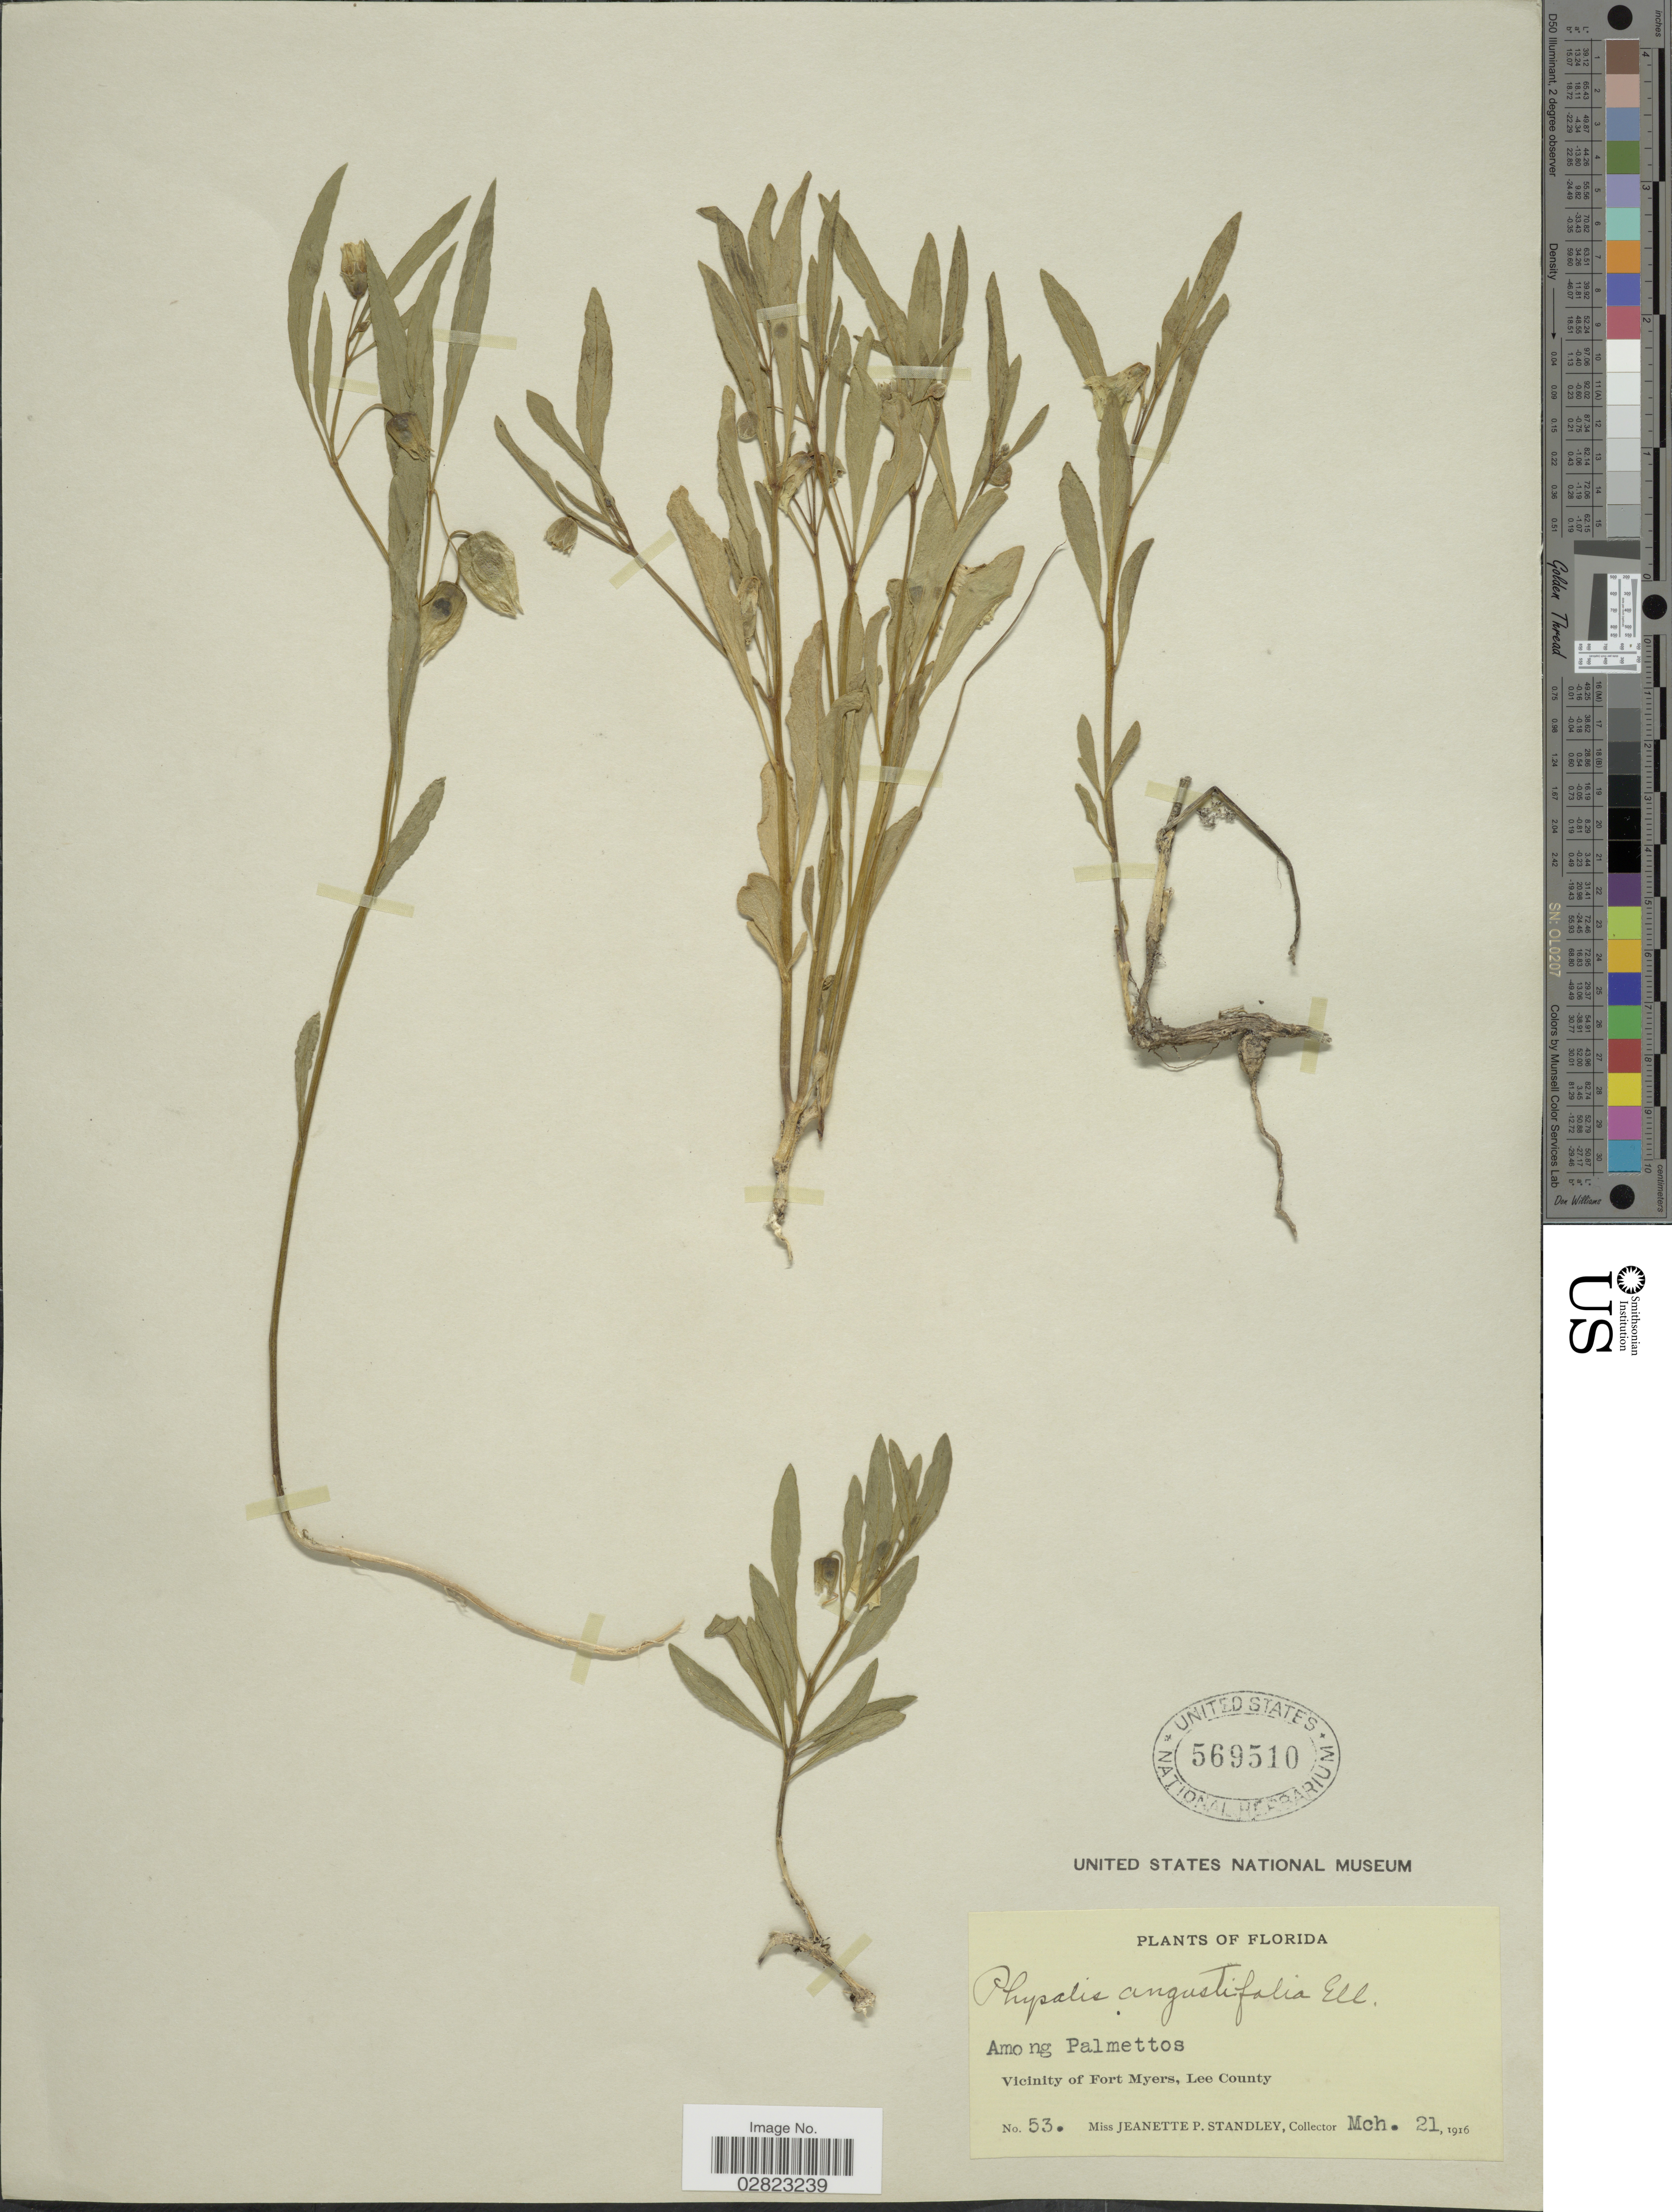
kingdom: Plantae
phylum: Tracheophyta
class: Magnoliopsida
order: Solanales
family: Solanaceae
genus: Physalis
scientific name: Physalis elliottii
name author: Kunze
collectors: J. P. Standley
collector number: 53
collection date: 1916-03-21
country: United States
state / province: Florida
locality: Among Palmettos. Vicinity of Fort Myers, Lee County.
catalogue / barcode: US 569510